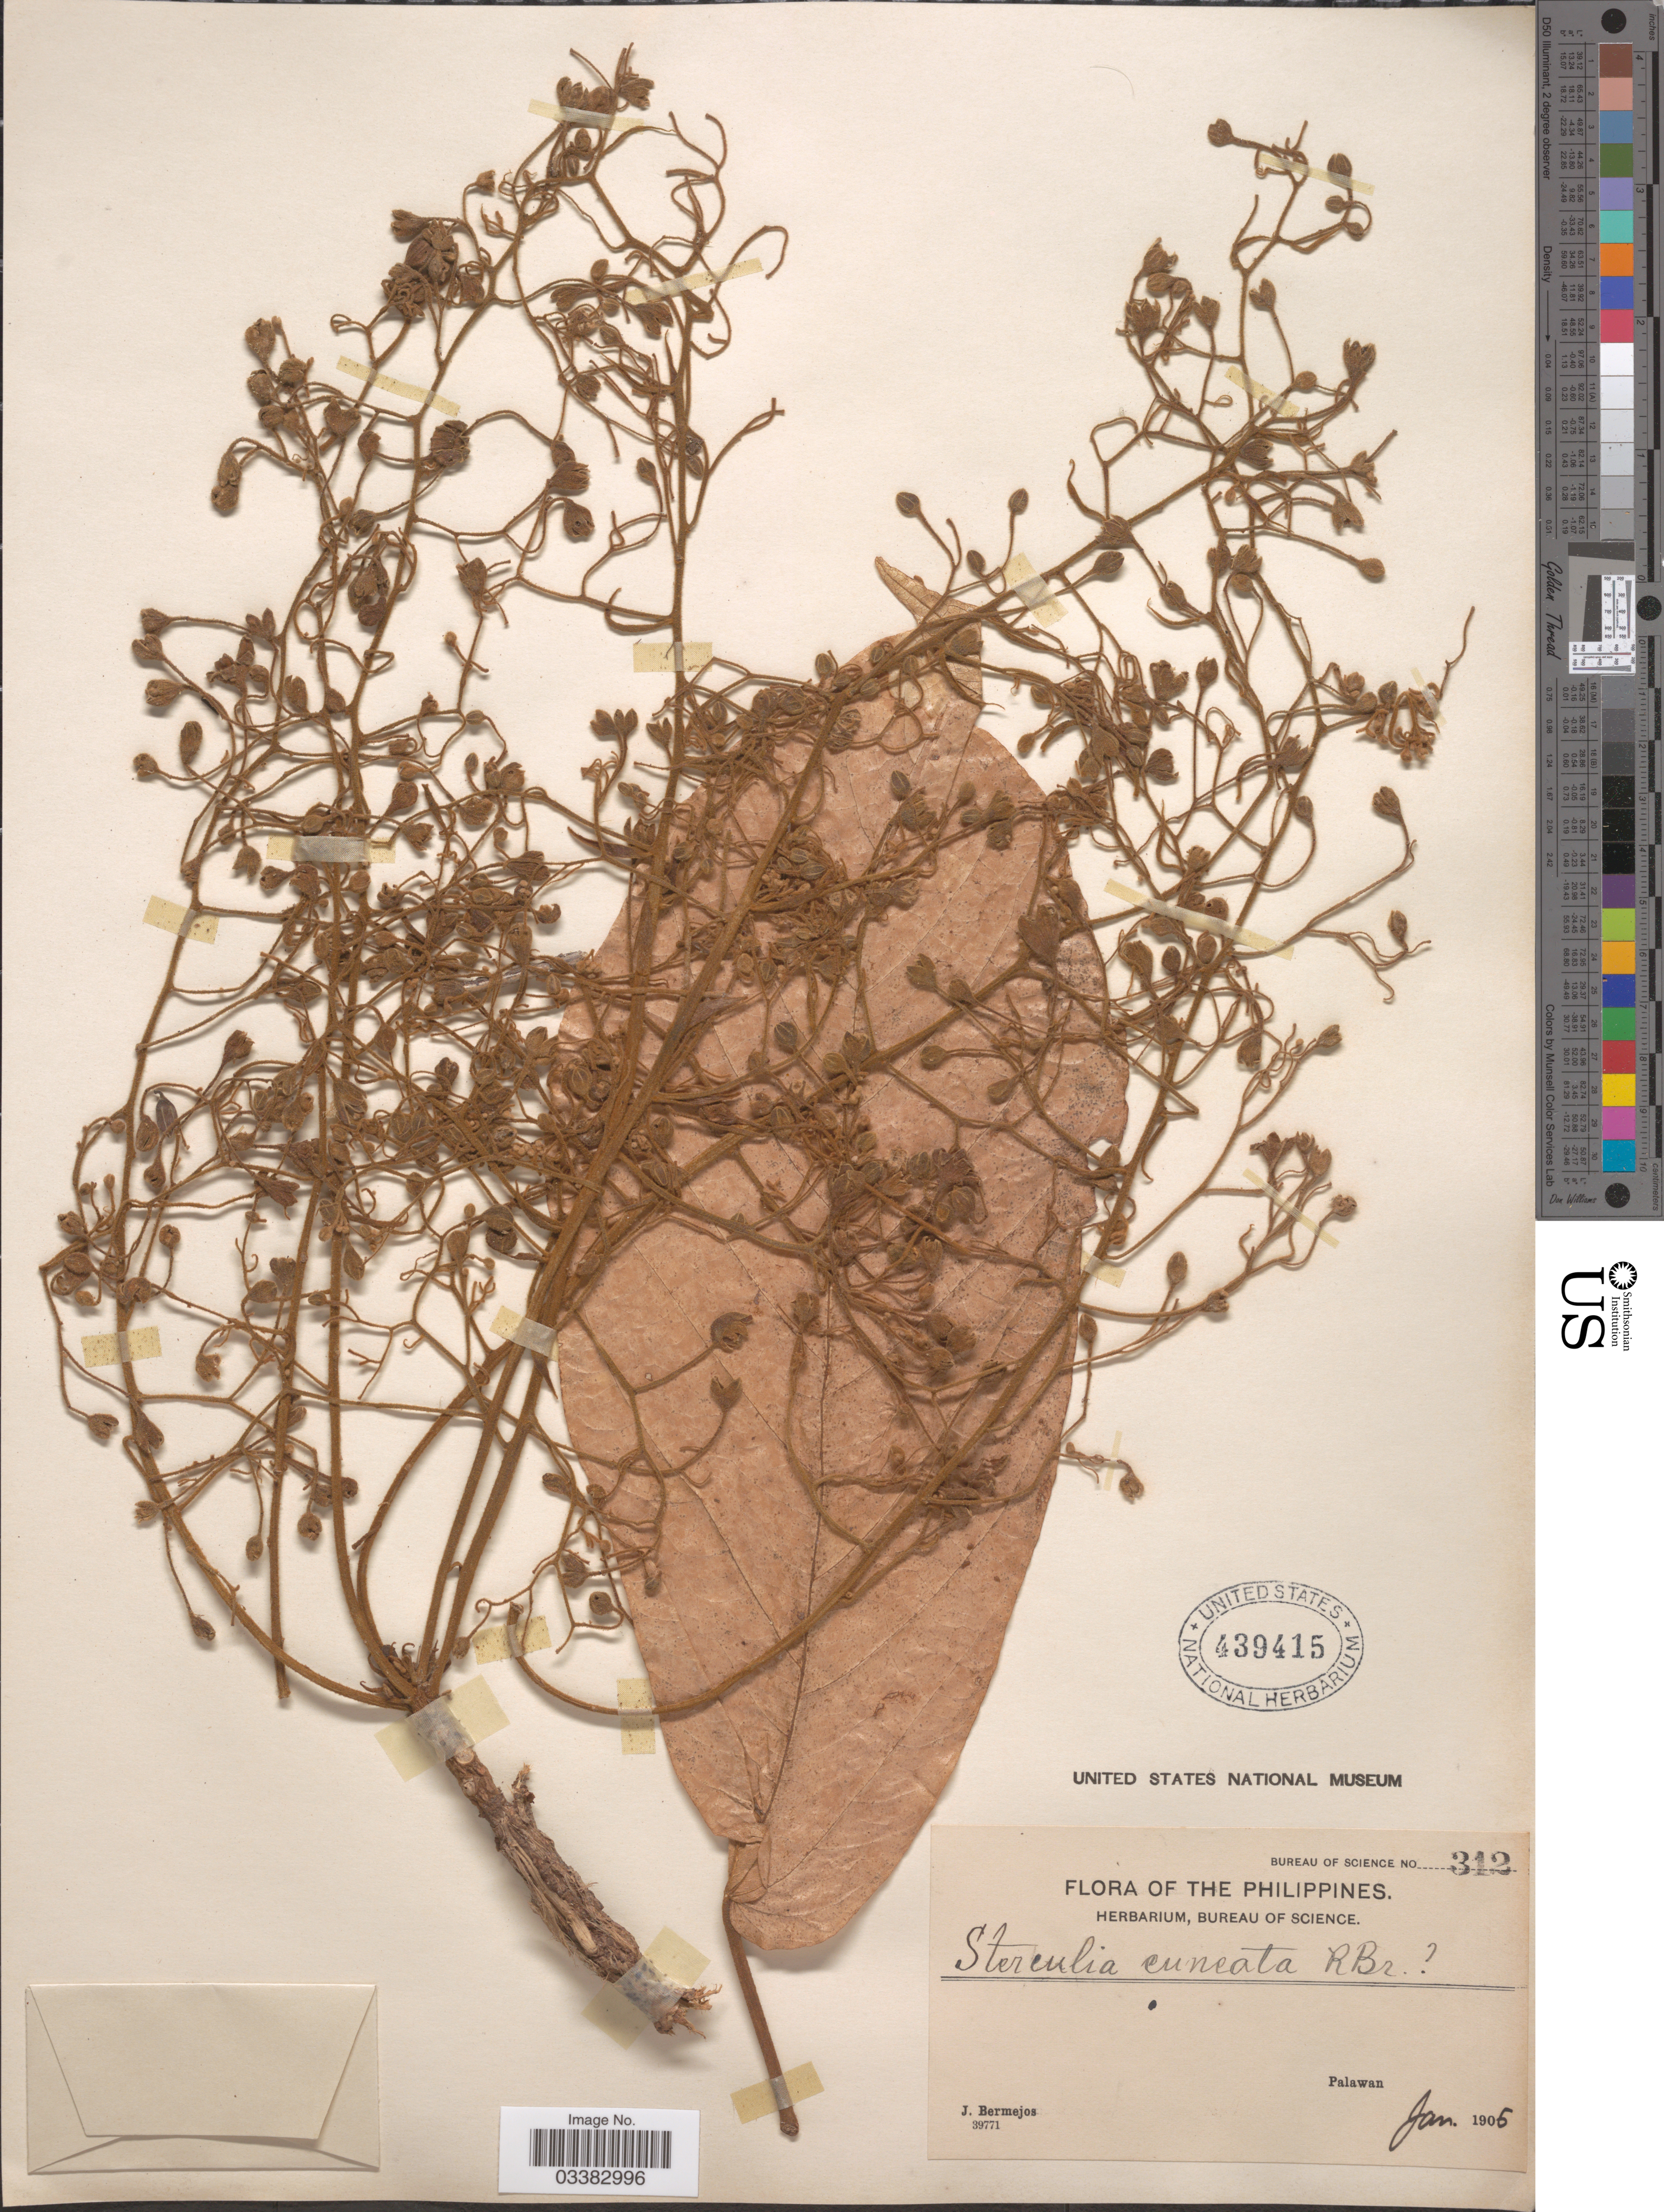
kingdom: Plantae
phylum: Tracheophyta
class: Magnoliopsida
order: Malvales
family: Malvaceae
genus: Sterculia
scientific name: Sterculia cuneata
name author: R. Br.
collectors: J. Bermejos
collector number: Bureau of Science 312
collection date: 1906-01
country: Philippines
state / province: Mimaropa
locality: Palawan.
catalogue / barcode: US 439415